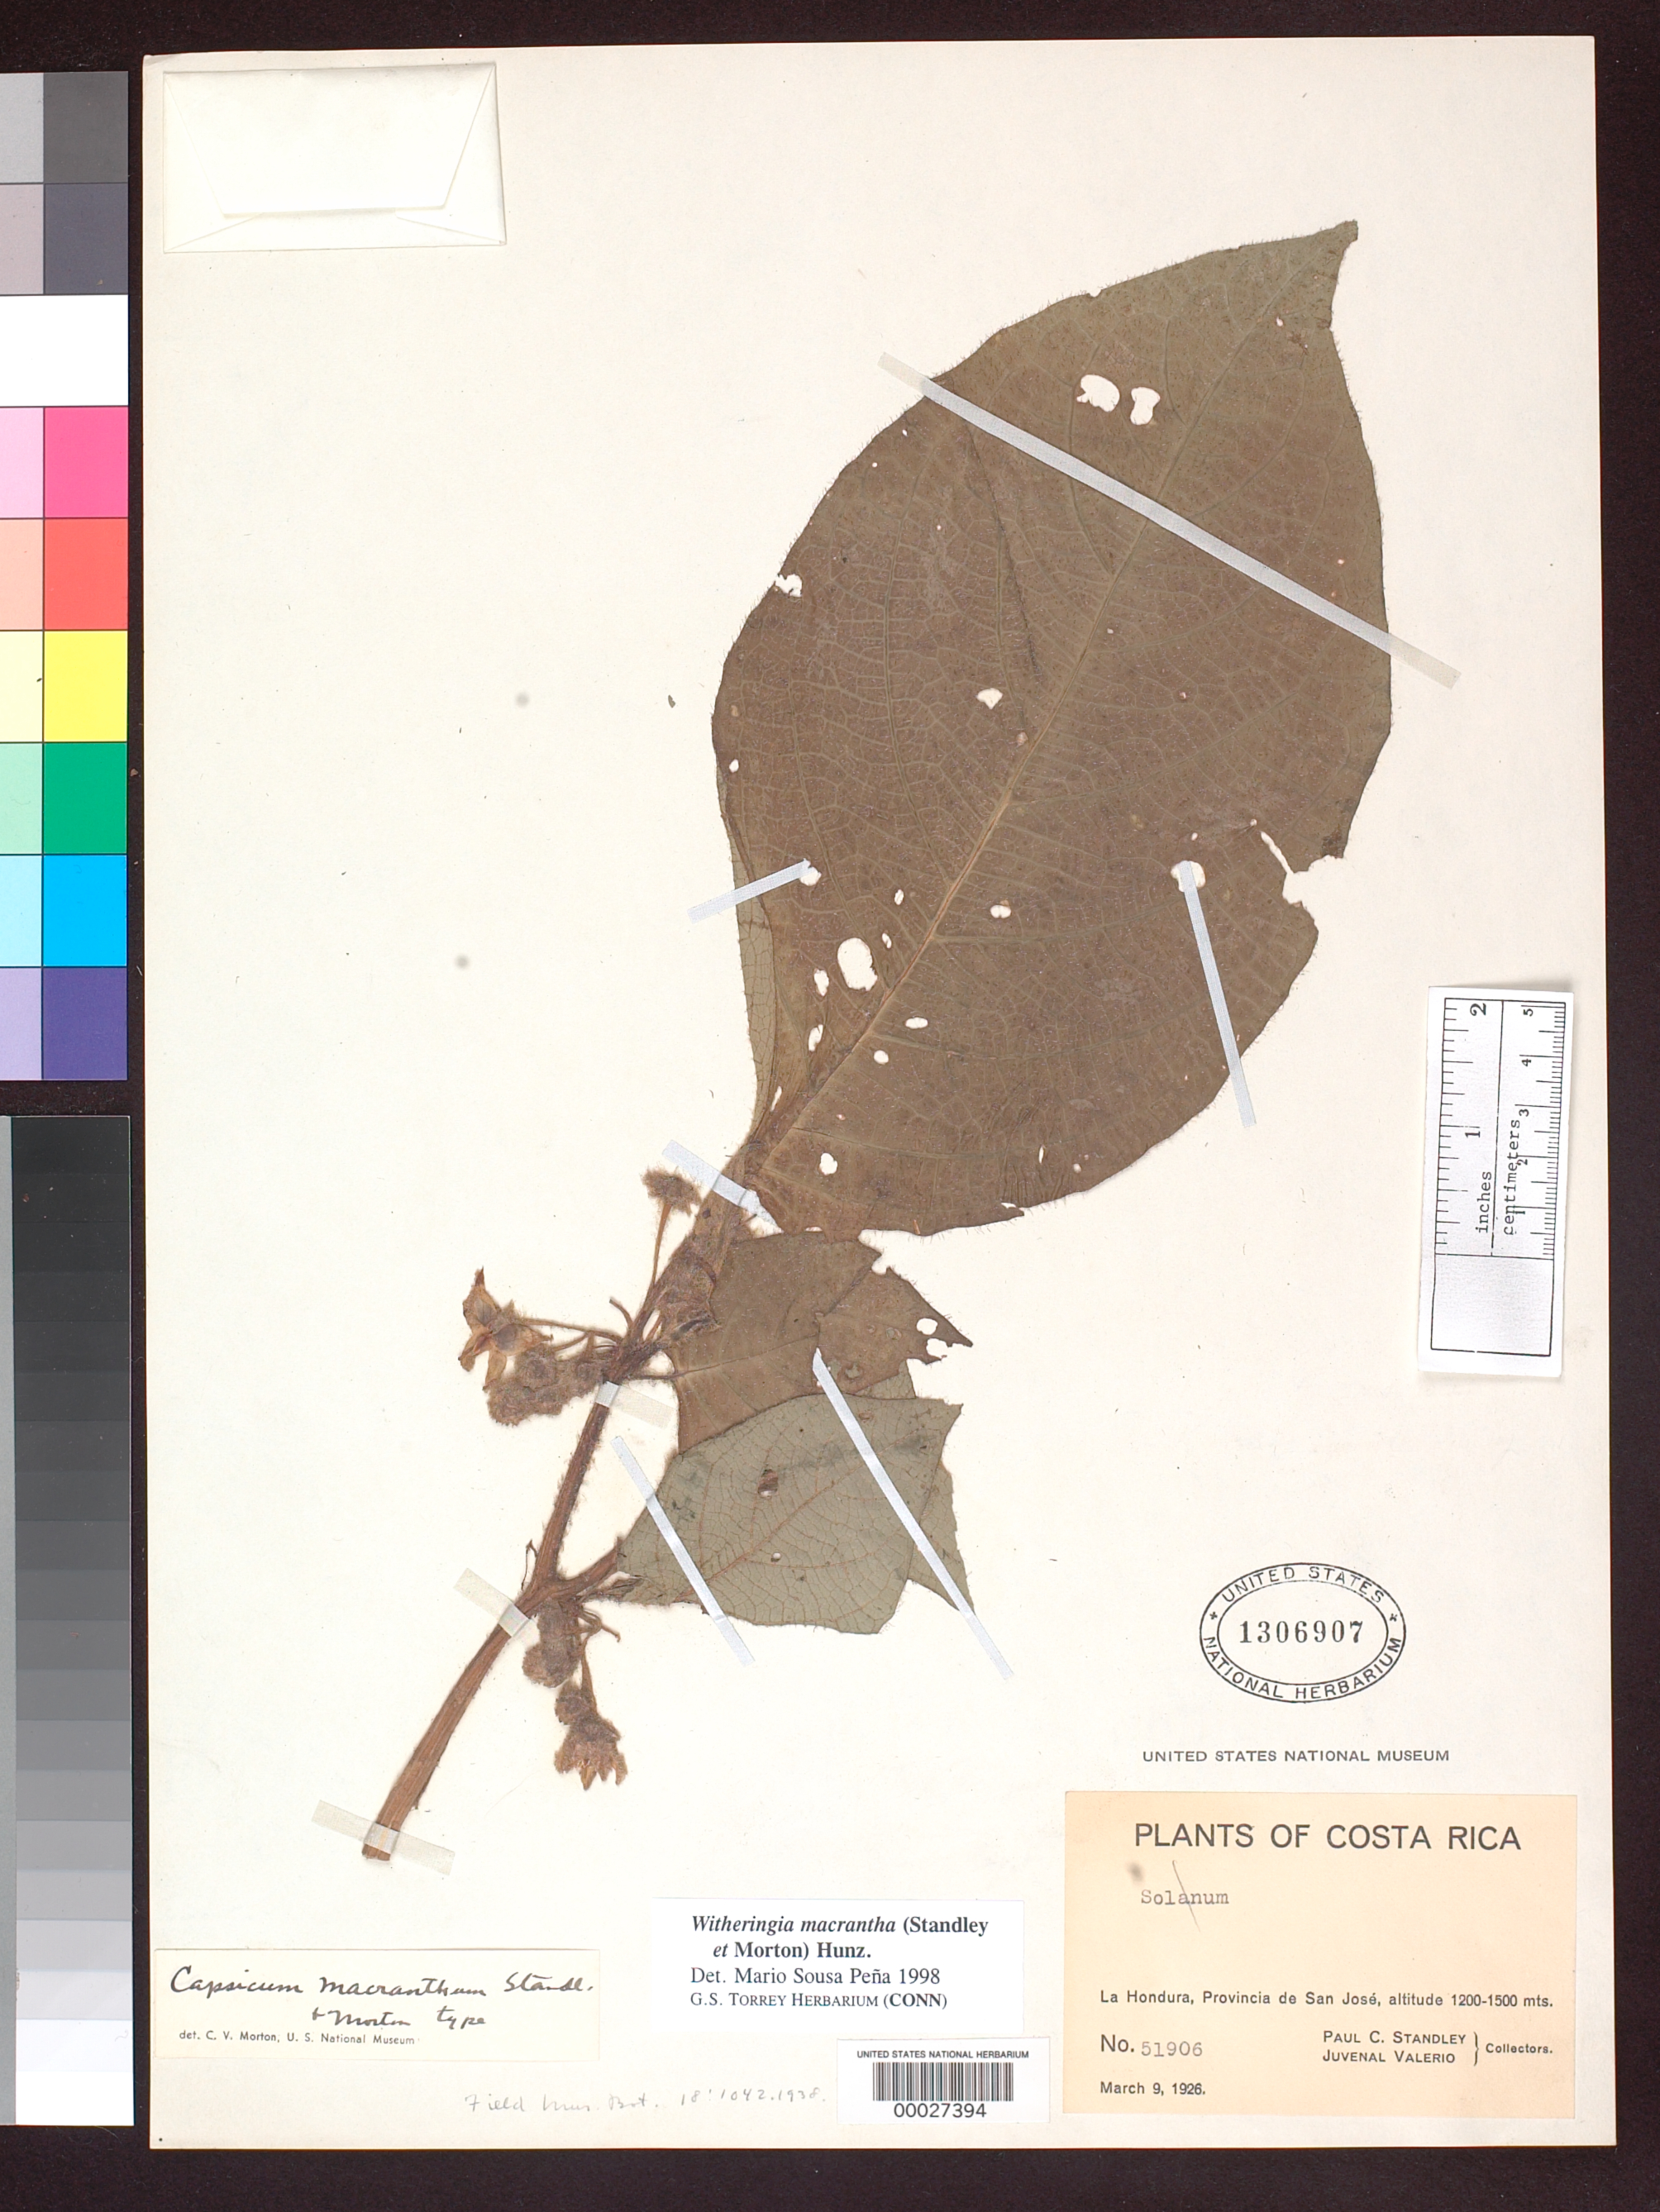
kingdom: Plantae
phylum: Tracheophyta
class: Magnoliopsida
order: Solanales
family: Solanaceae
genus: Capsicum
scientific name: Capsicum macranthum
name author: Standl. & C.V. Morton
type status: Holotype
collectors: P. C. Standley & J. Valerio R.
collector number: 51906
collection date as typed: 09 Mar 1926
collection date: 1926-03-09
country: Costa Rica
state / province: San José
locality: La Hondura.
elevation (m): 1200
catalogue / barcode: US 1306907